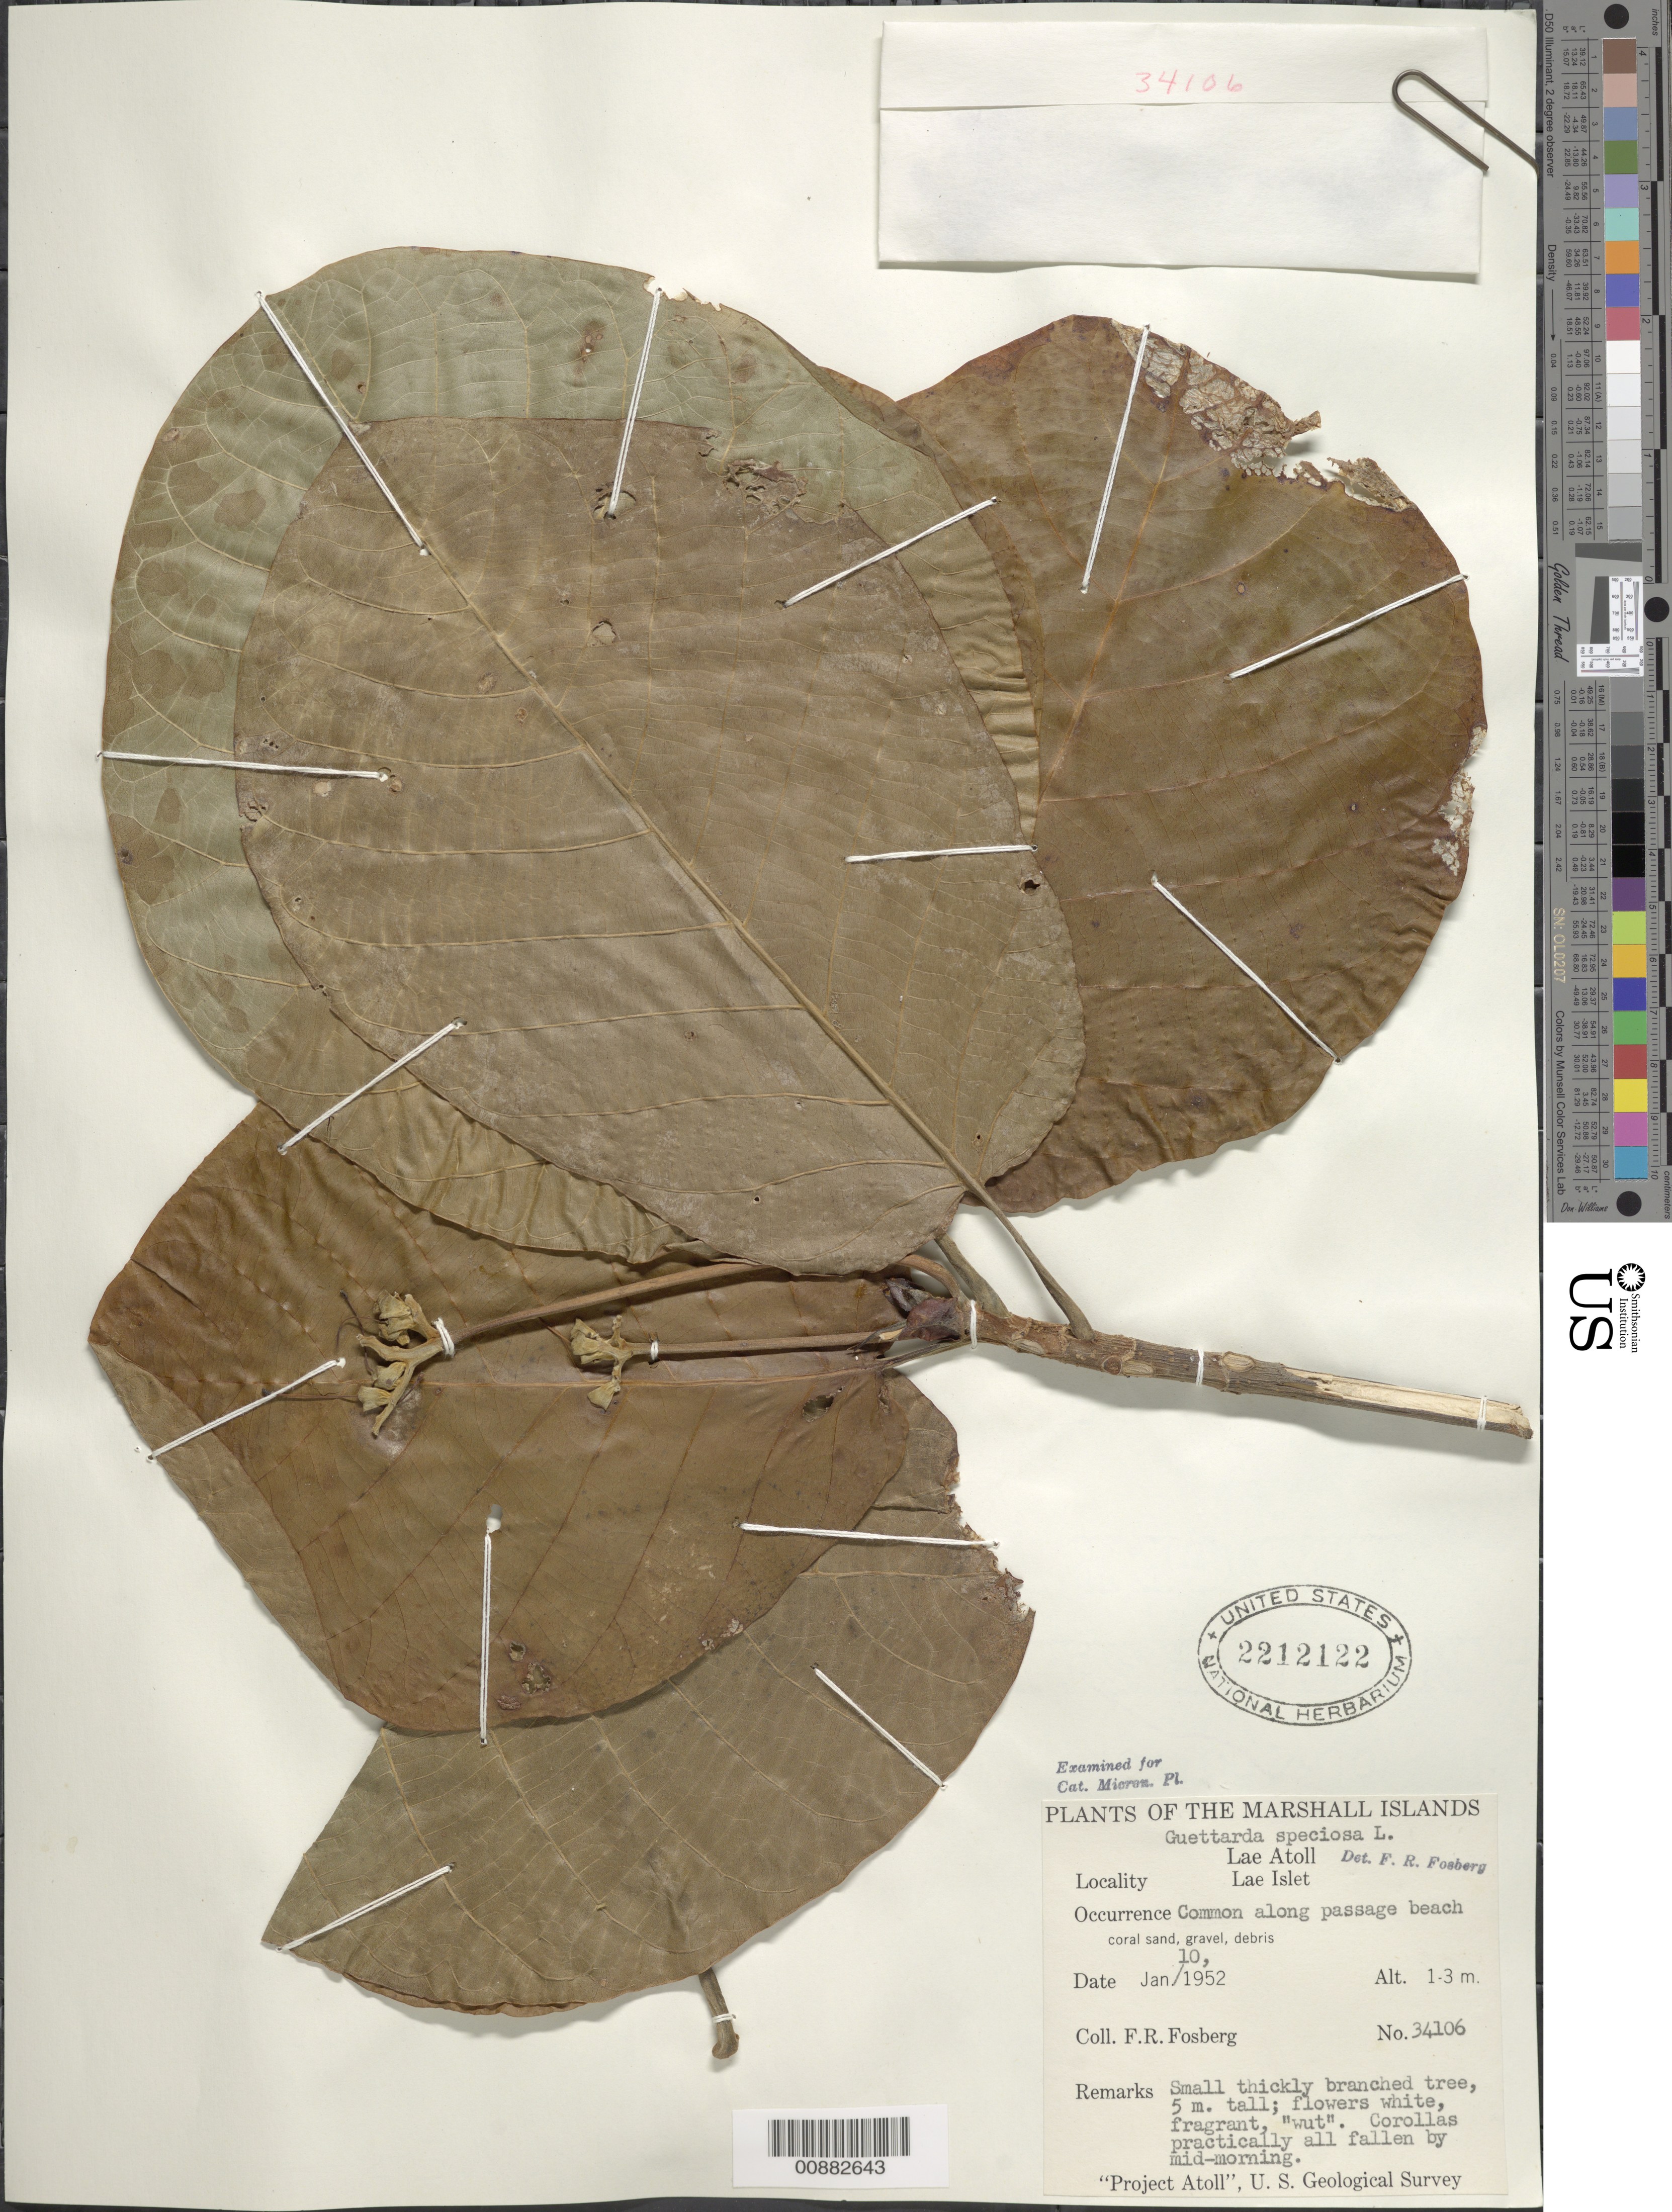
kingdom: Plantae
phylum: Tracheophyta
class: Magnoliopsida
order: Gentianales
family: Rubiaceae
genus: Guettarda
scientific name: Guettarda speciosa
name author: L.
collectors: F. R. Fosberg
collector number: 34106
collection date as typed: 10 Jan 1952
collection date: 1952-01-10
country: Marshall Islands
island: Lae Atoll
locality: Lae Islet common along passage beach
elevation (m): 1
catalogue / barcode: US 2212122